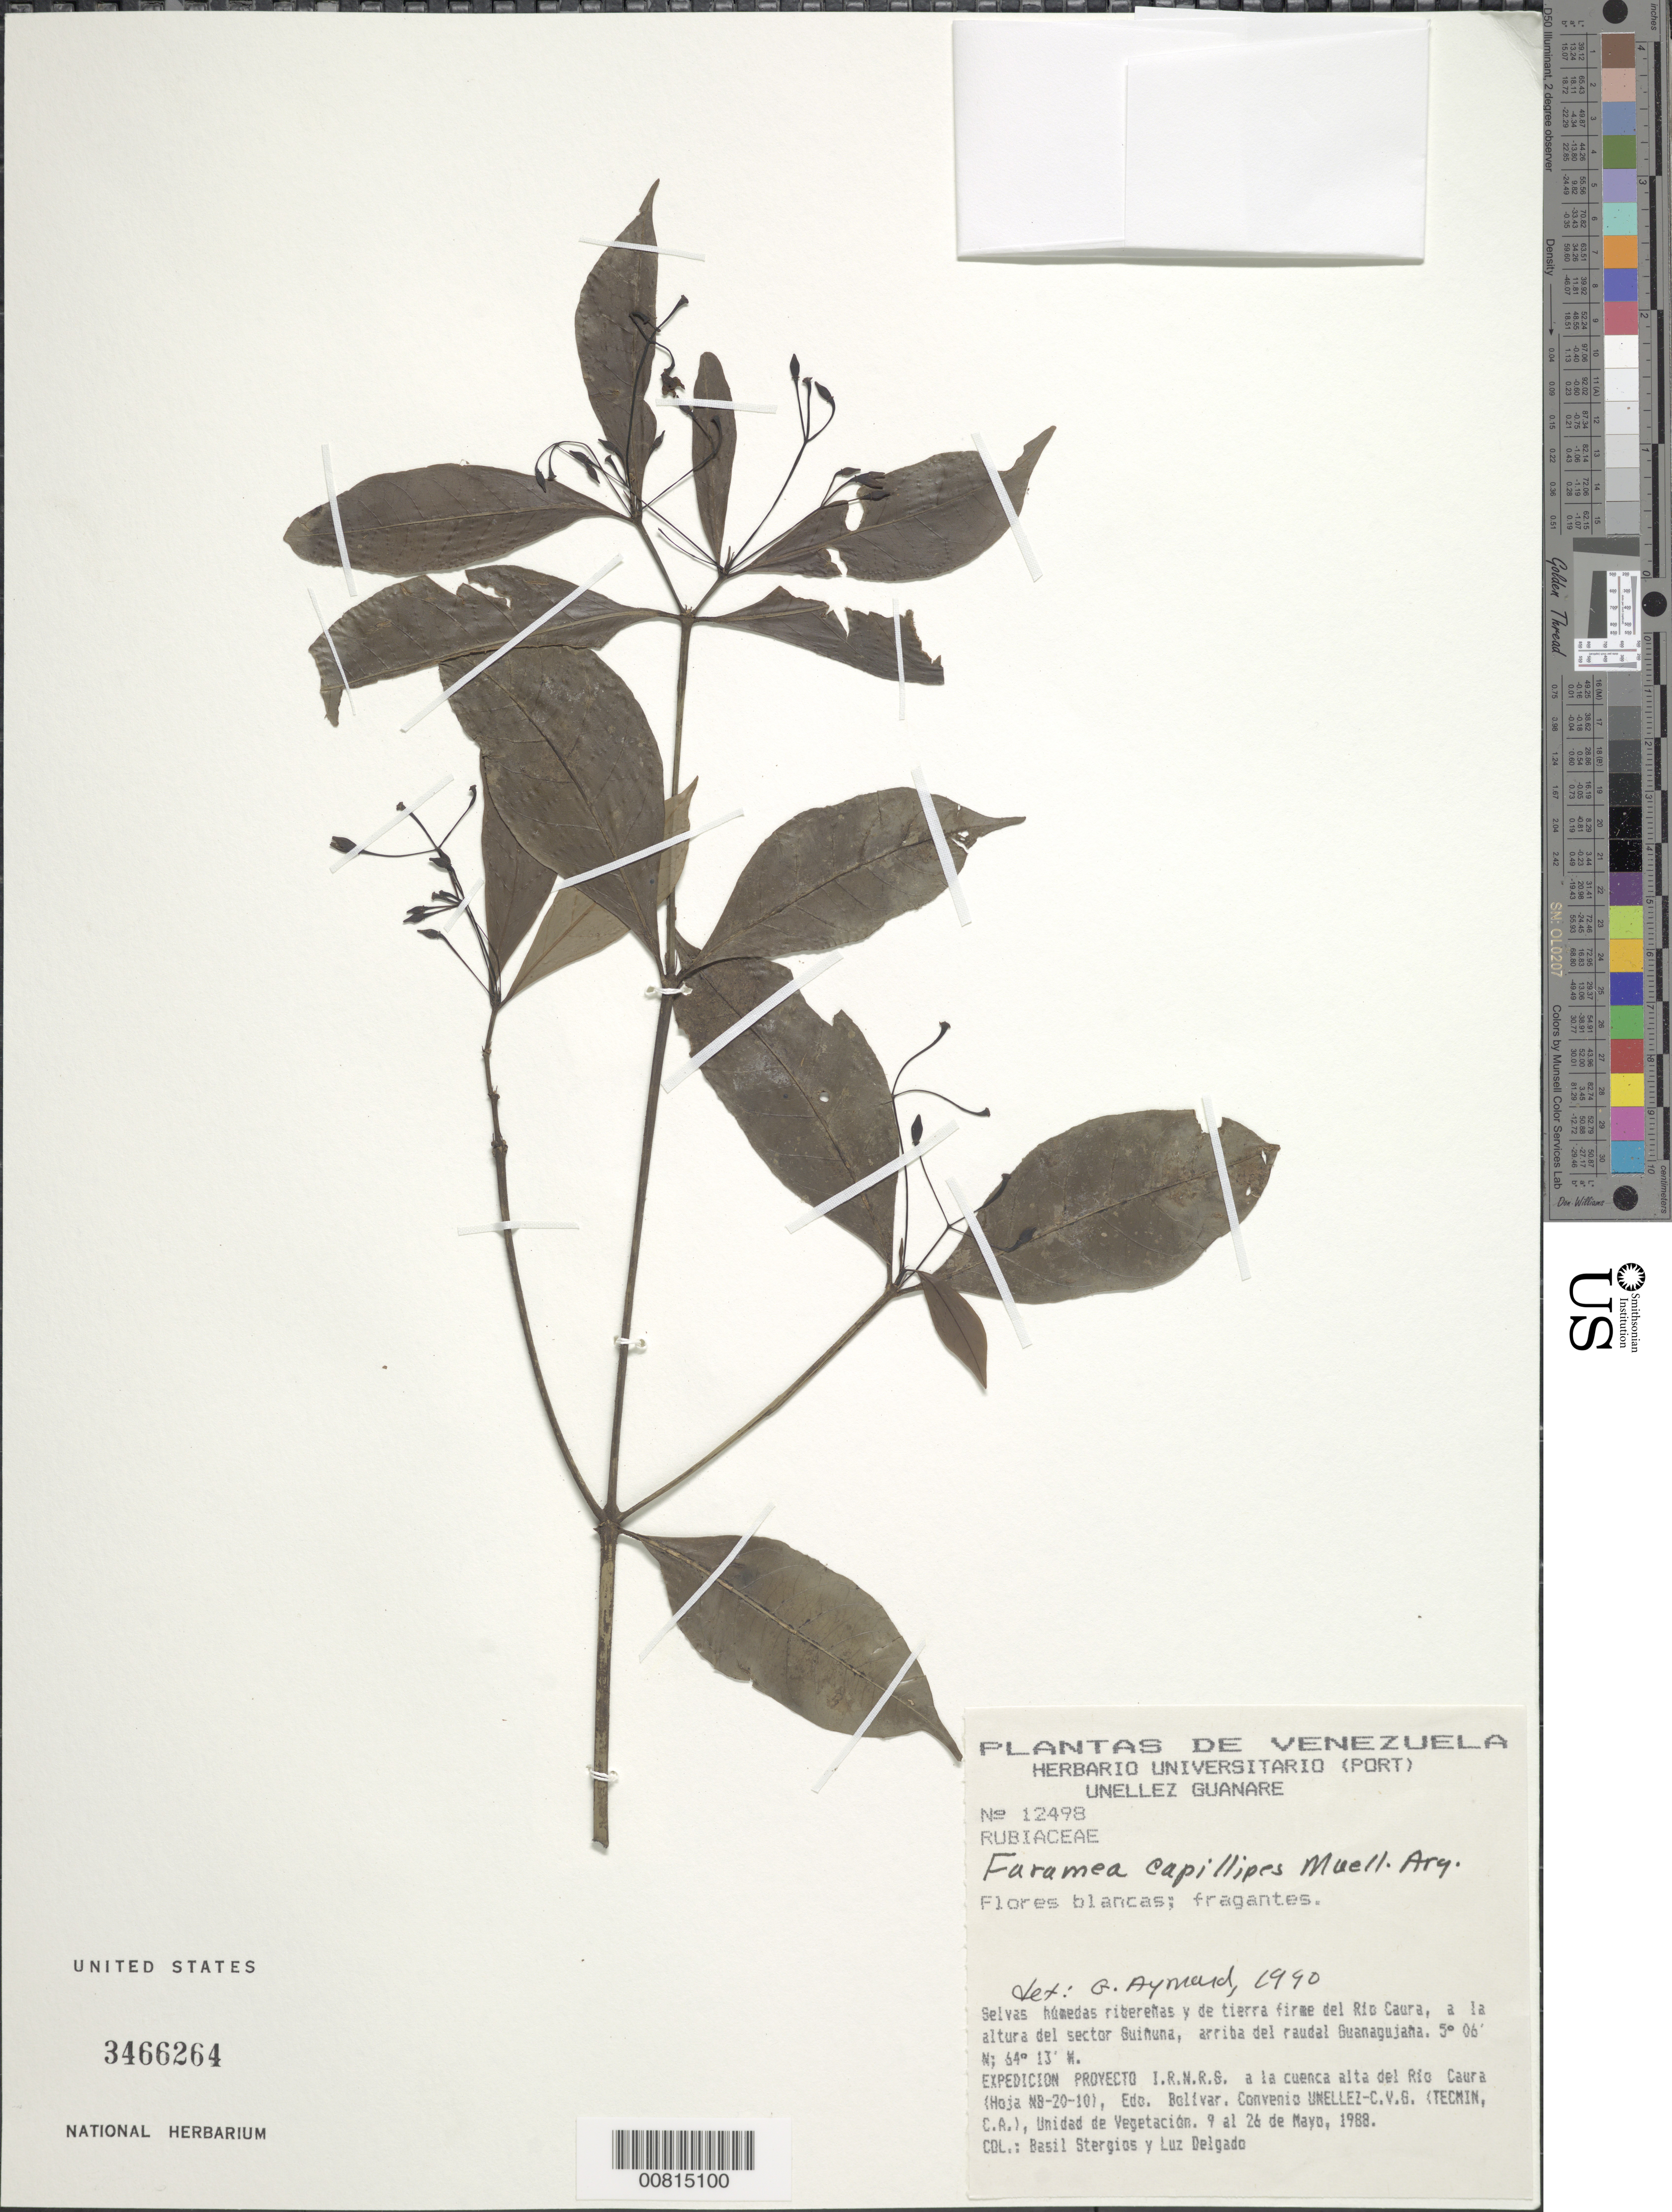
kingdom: Plantae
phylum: Tracheophyta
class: Magnoliopsida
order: Gentianales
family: Rubiaceae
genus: Faramea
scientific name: Faramea capillipes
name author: Müll. Arg.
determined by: Aymard C., G. A., (PORT), Univ. Nac. Exp. de los Llanos Ezequiel Zamora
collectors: B. G. Stergios & L. Delgado V.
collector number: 12498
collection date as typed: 9-May-88 to 26-May-88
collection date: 1988-05-09/1988-05-26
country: Venezuela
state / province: Bolívar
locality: Río Caura, al altura del sector Guiñuna, arriba del raudal Guanagujaña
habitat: Selvas húmedas ribeneras y de tierra firme del río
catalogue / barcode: US 3466264